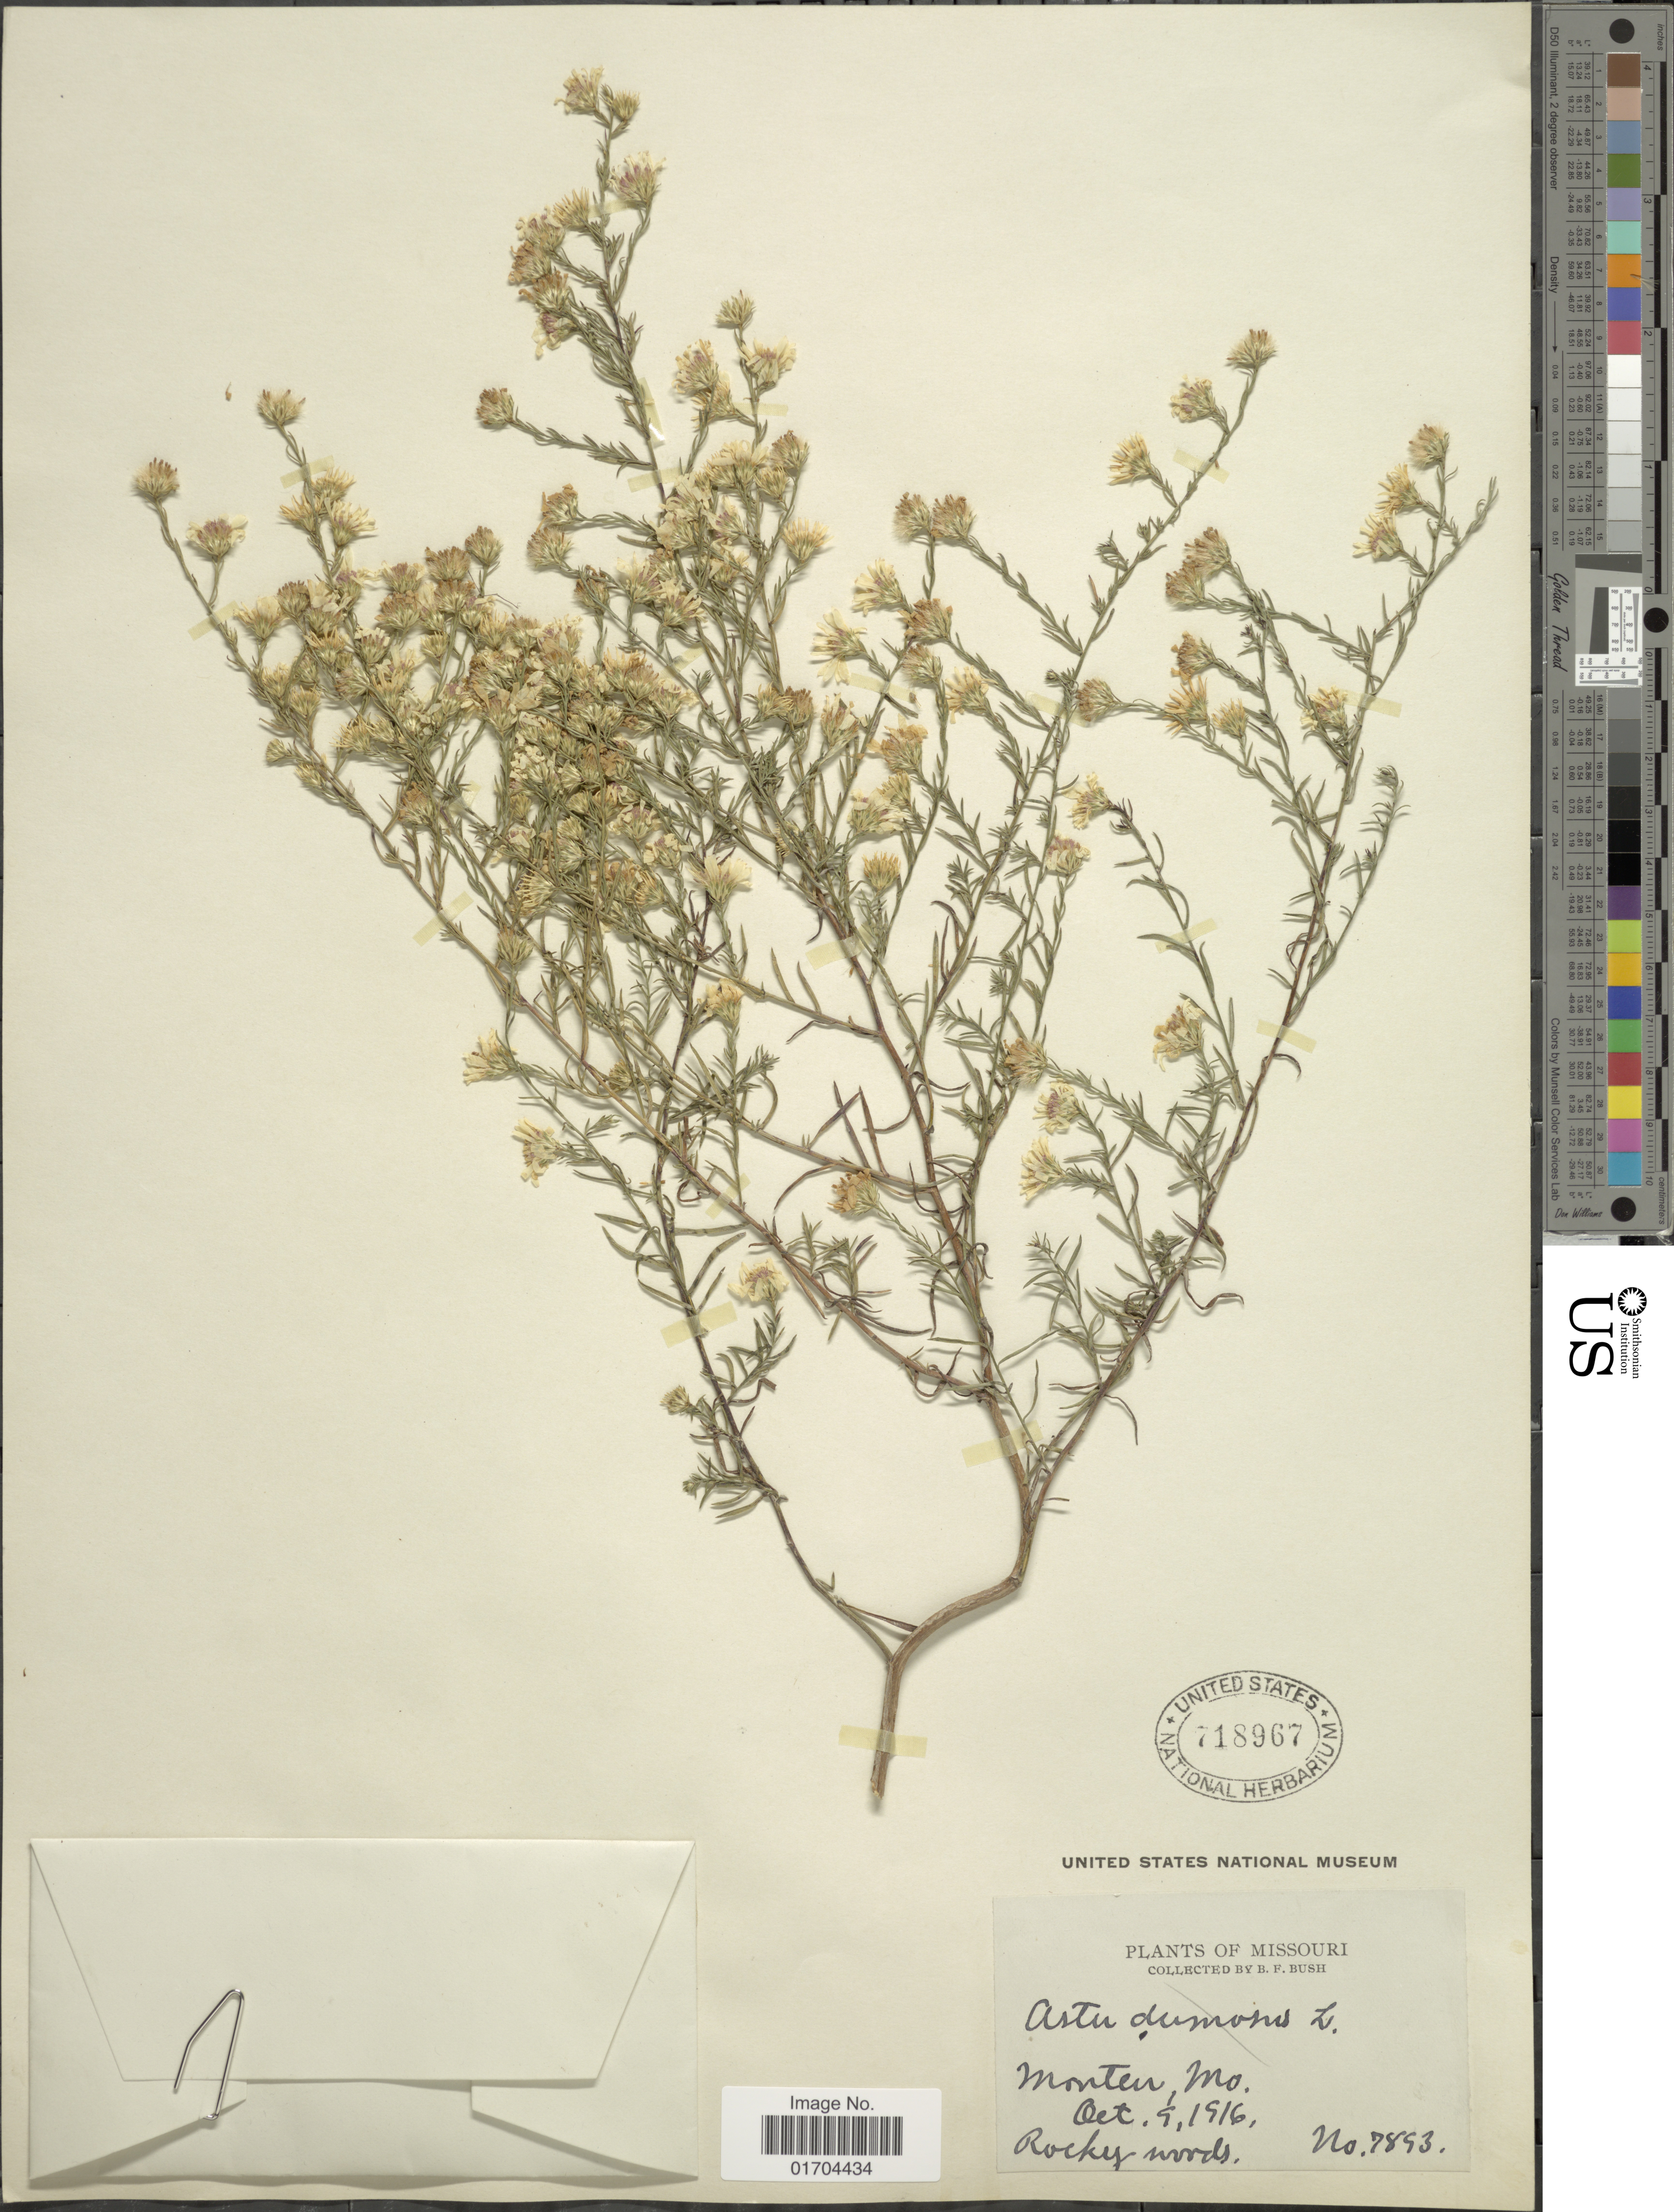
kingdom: Plantae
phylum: Tracheophyta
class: Magnoliopsida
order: Asterales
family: Asteraceae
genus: Symphyotrichum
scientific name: Symphyotrichum sp.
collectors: B. F. Bush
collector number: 7893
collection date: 1916-10-09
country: United States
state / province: Missouri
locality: Monteer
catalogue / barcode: US 718967